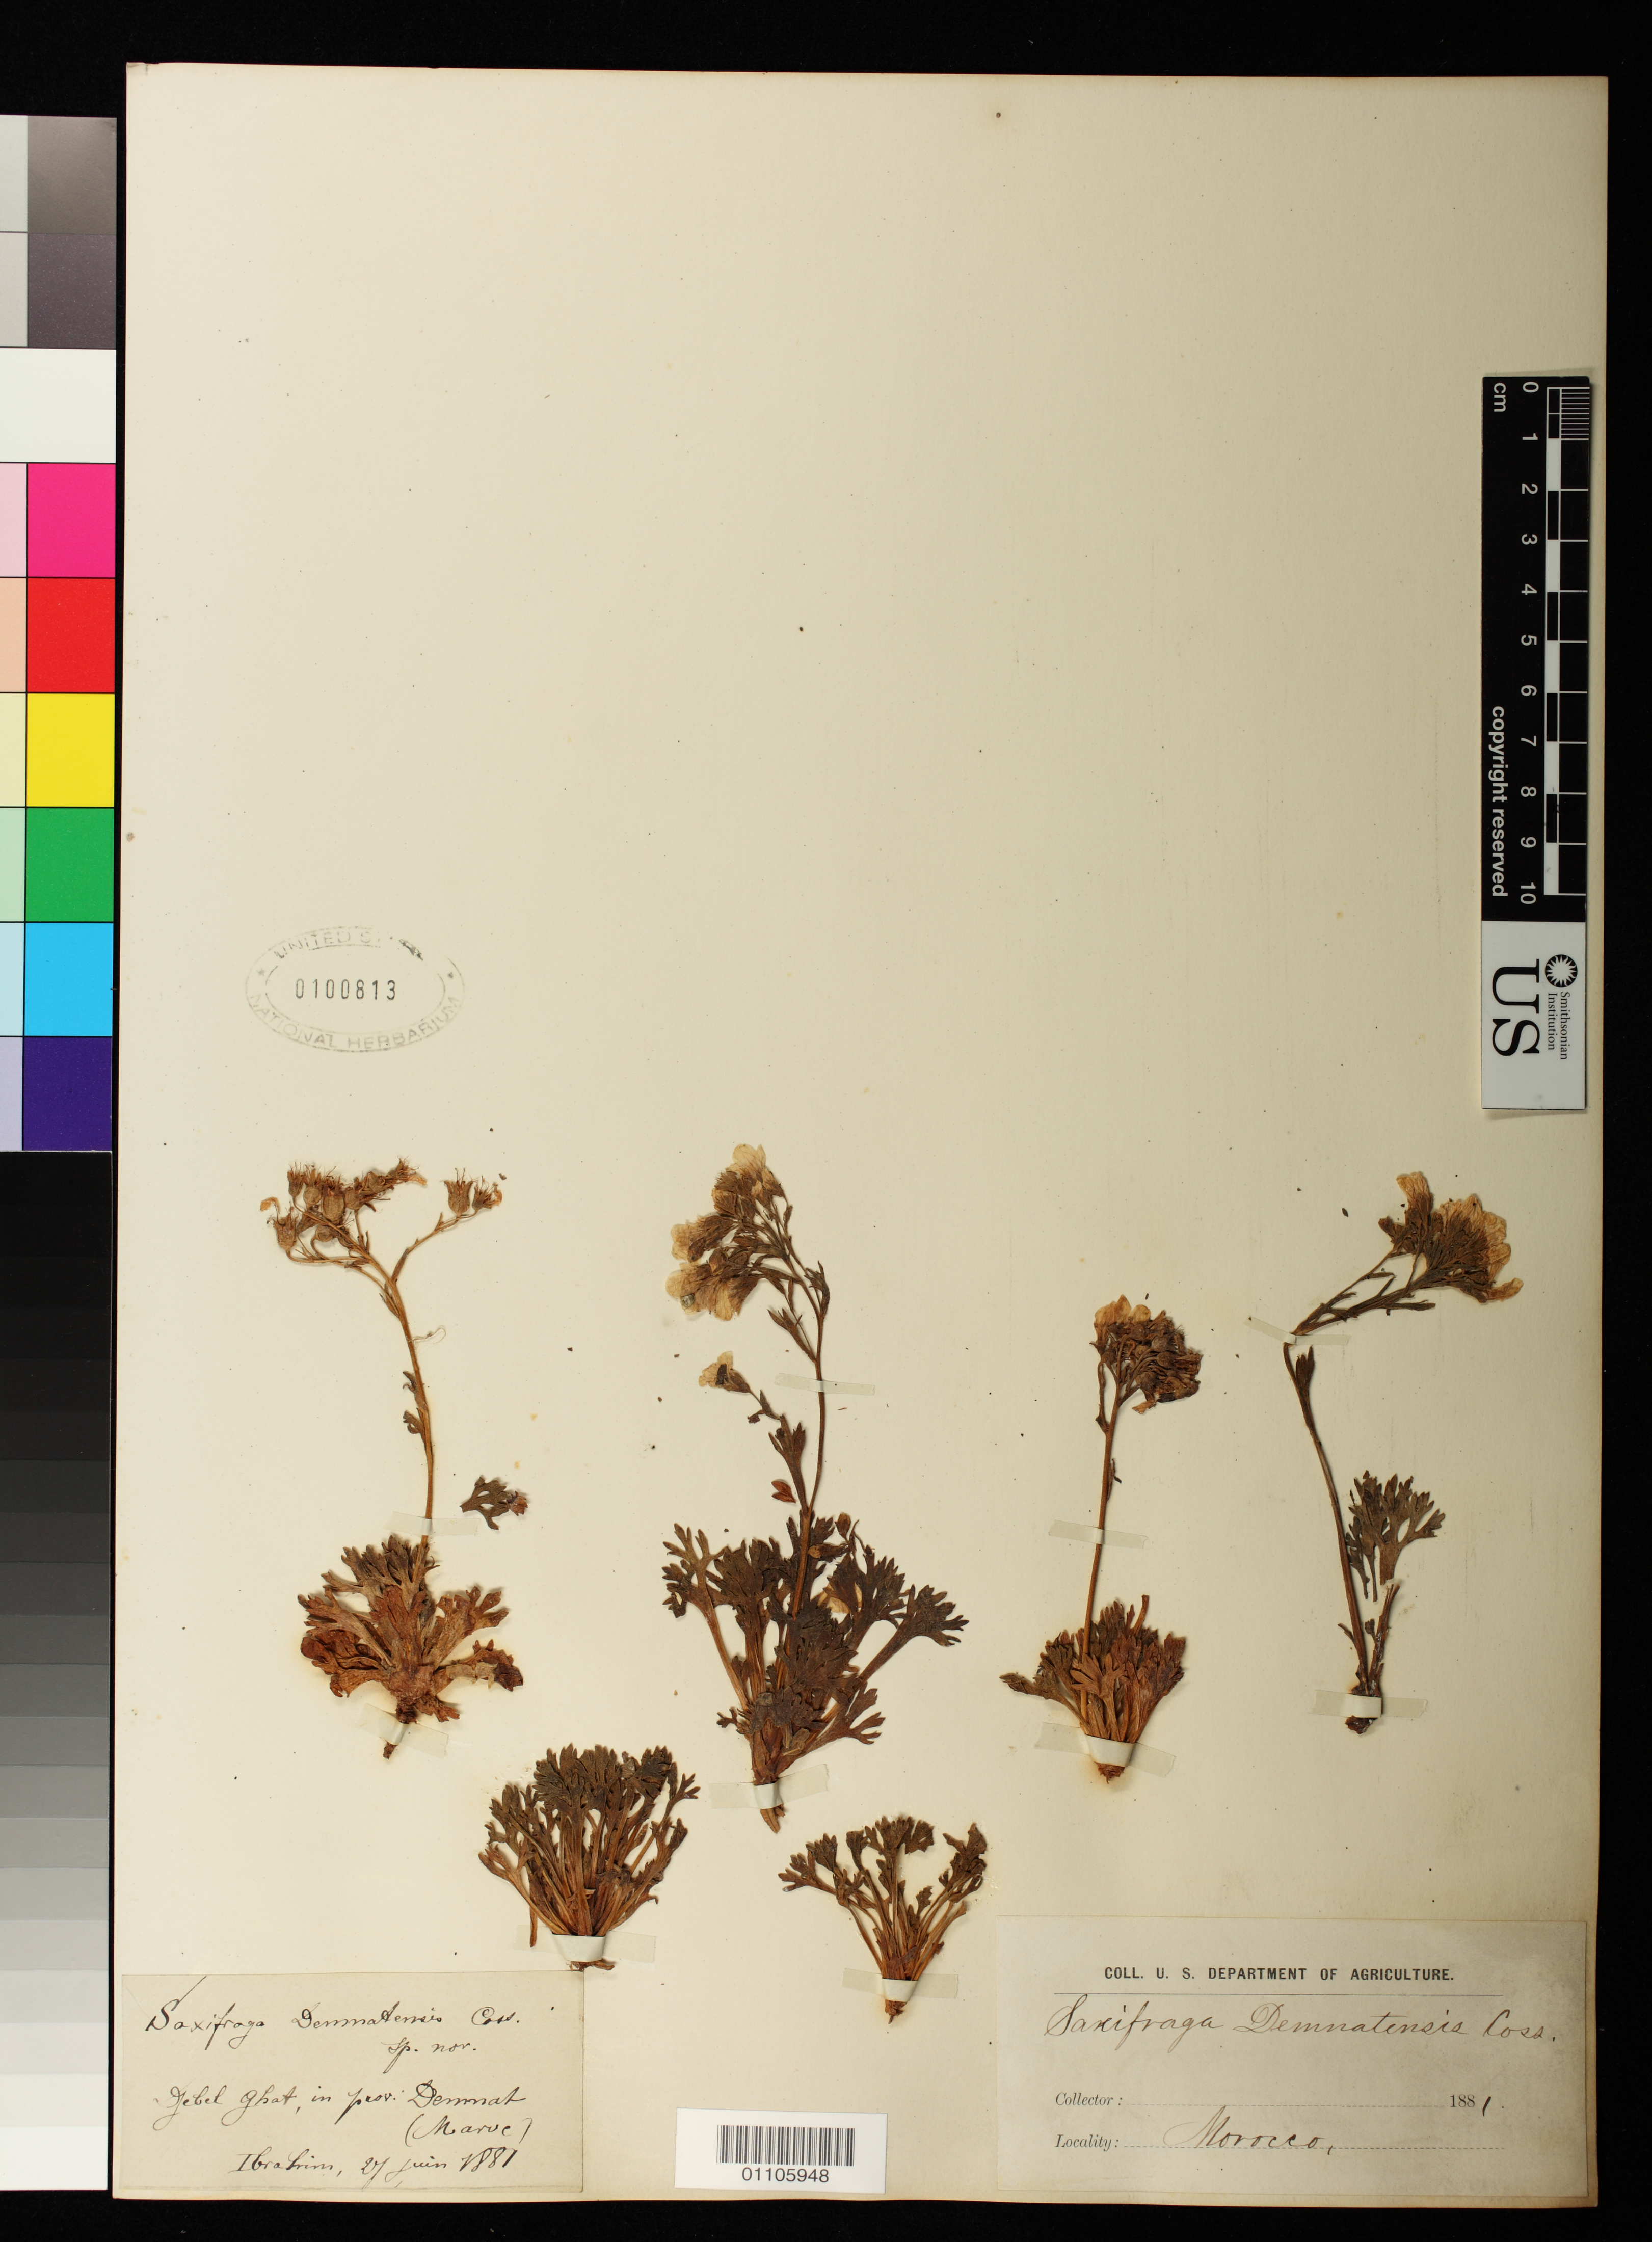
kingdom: Plantae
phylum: Tracheophyta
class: Magnoliopsida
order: Saxifragales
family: Saxifragaceae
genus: Saxifraga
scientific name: Saxifraga demnatensis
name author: Coss. ex Engl. & Irmsch. in Engl.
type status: Syntype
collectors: -. Ibrahim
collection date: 1881-06-27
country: Morocco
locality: Djebel ghat, in prov. Demnat (Maroc)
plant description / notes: Unnumbered specimen label matches Reverchon 9195 at GZU; specimens at K with same label data are numbered 1067.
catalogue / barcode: US 100813